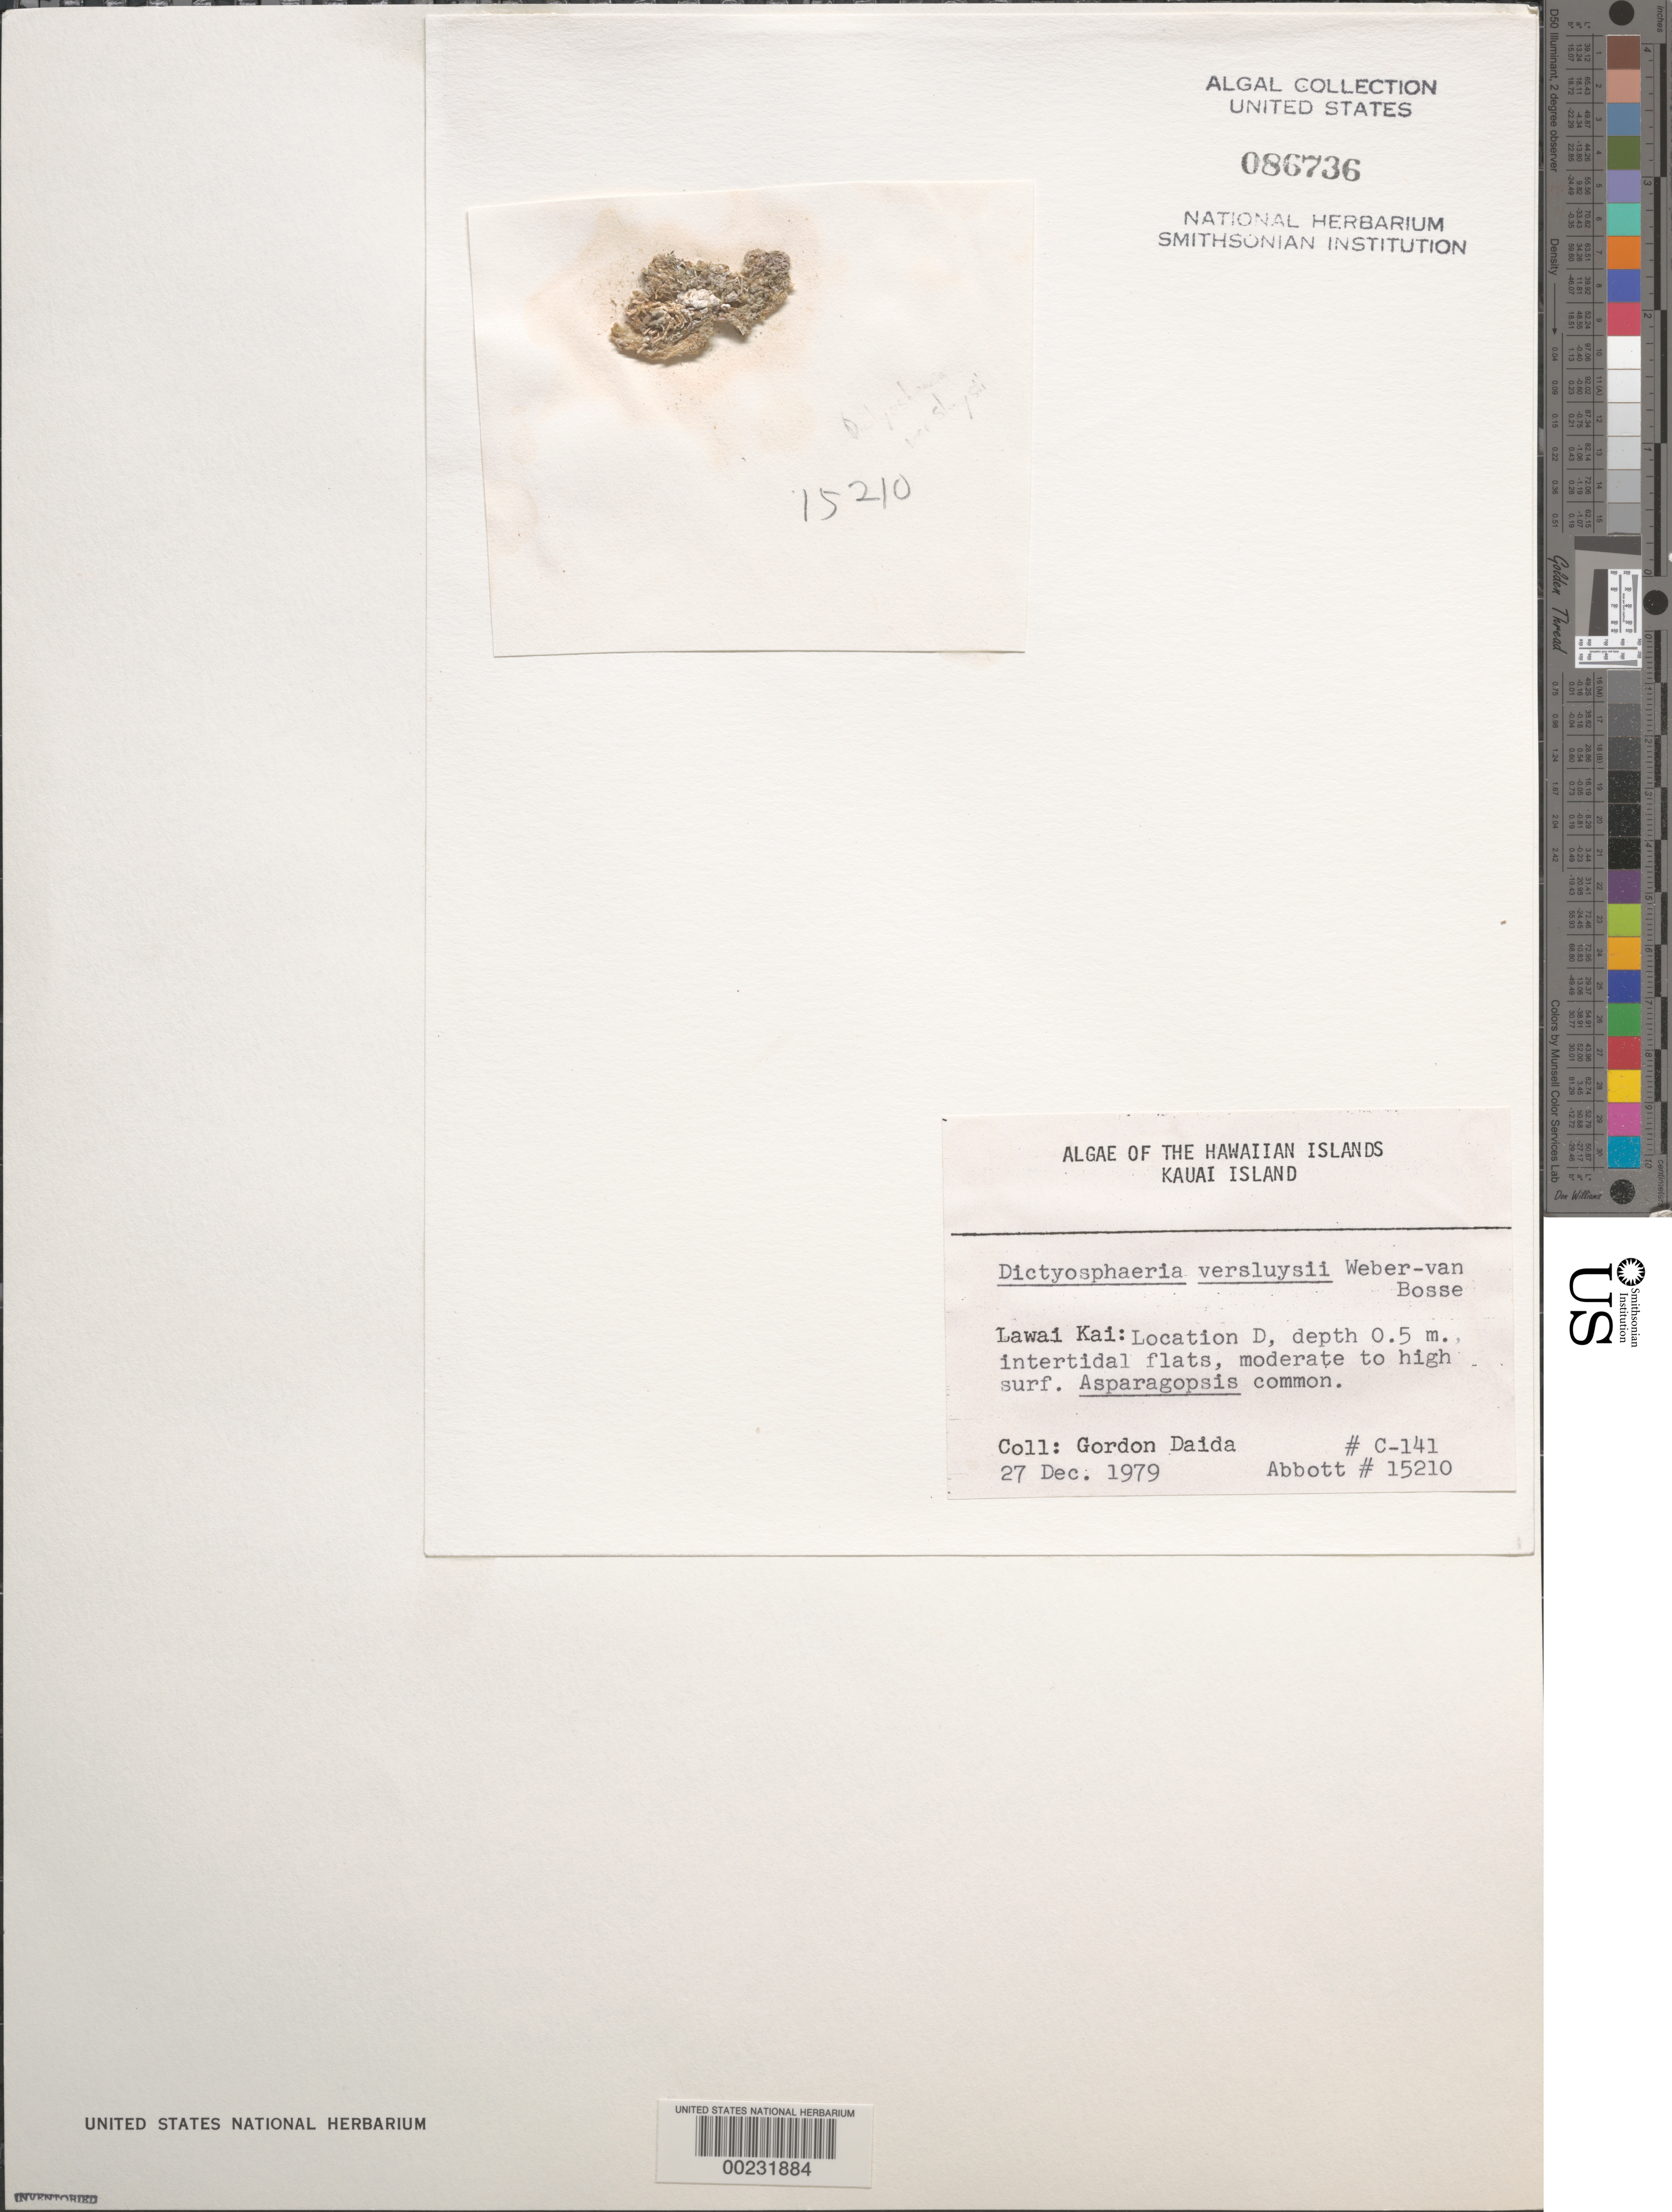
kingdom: Plantae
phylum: Chlorophyta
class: Ulvophyceae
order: Siphonocladales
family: Siphonocladaceae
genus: Dictyosphaeria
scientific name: Dictyosphaeria versluysii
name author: Weber Bosse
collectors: G. Daida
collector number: C141 & IAA 15210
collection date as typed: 27 Dec 1979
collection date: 1979-12-27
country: United States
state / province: Hawaii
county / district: Kauai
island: Kaua'i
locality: Lawai Kai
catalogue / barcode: US 86736